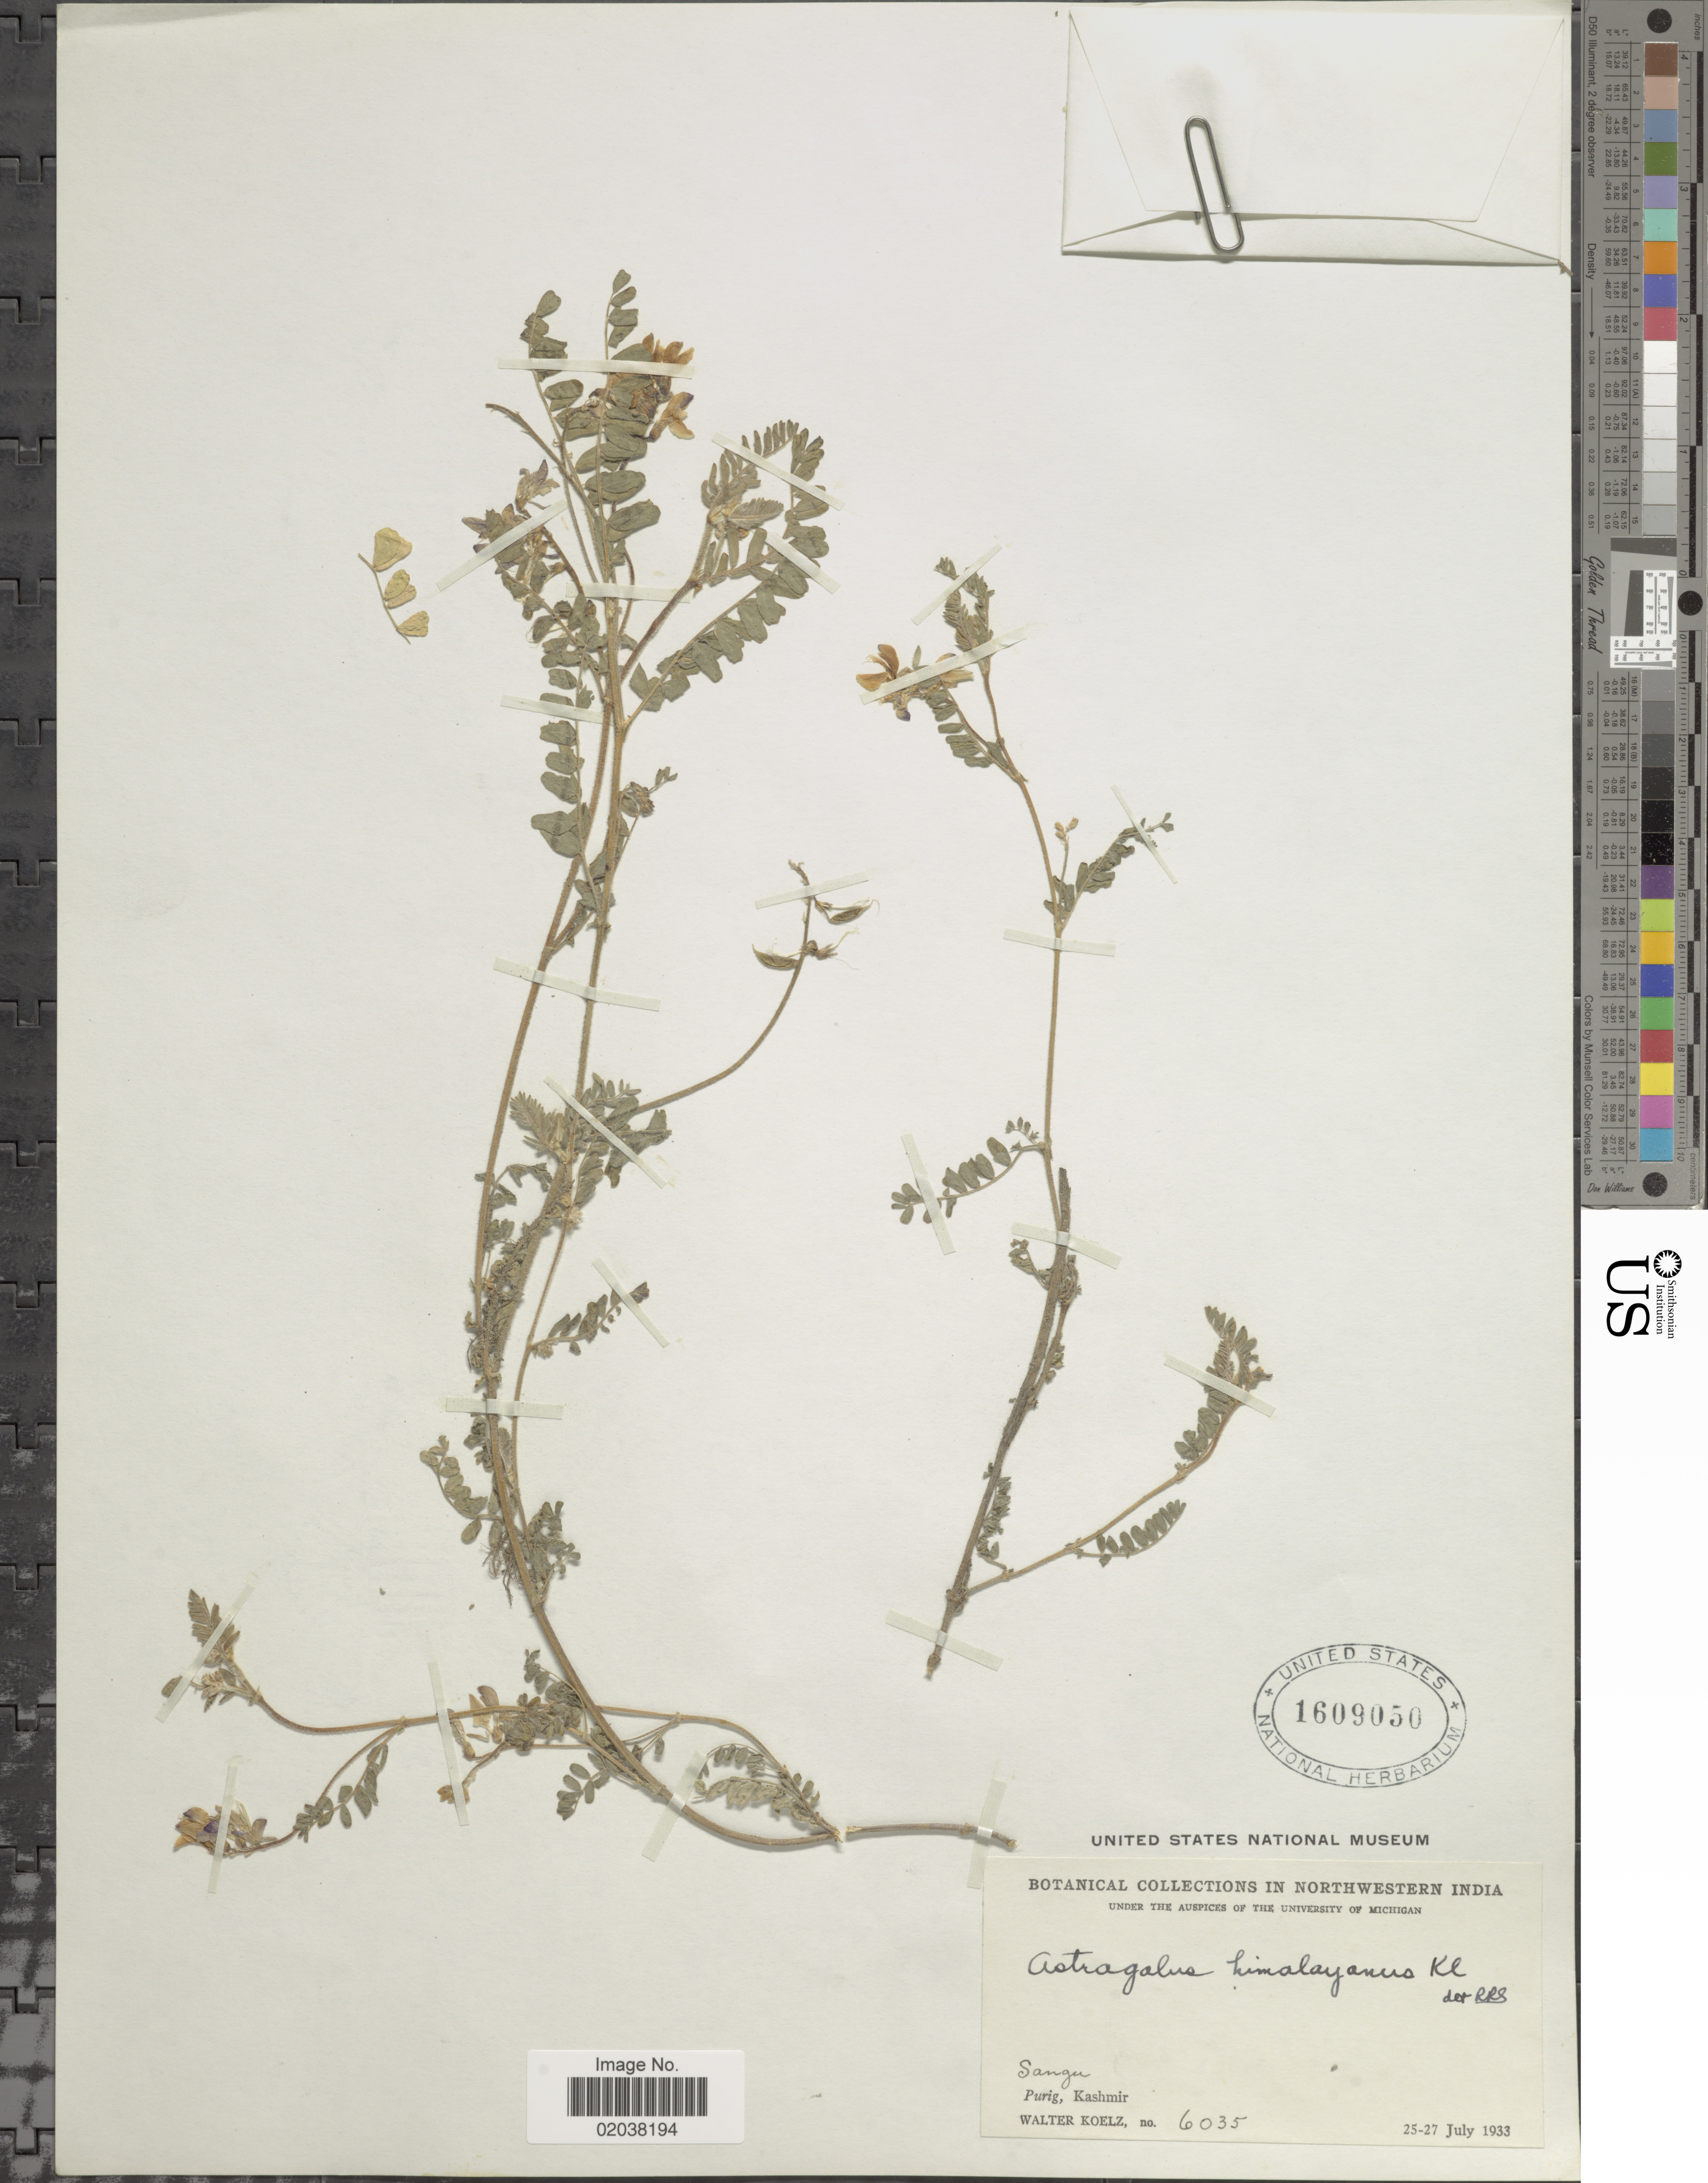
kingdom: Plantae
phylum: Tracheophyta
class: Magnoliopsida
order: Fabales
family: Fabaceae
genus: Astragalus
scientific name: Astragalus himalayanus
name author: Klotzsch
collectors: W. N. Koelz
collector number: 6035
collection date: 1933-07-25/1933-07-27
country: India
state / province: Jammu and Kashmir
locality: Sangu, Purig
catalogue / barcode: US 1609050